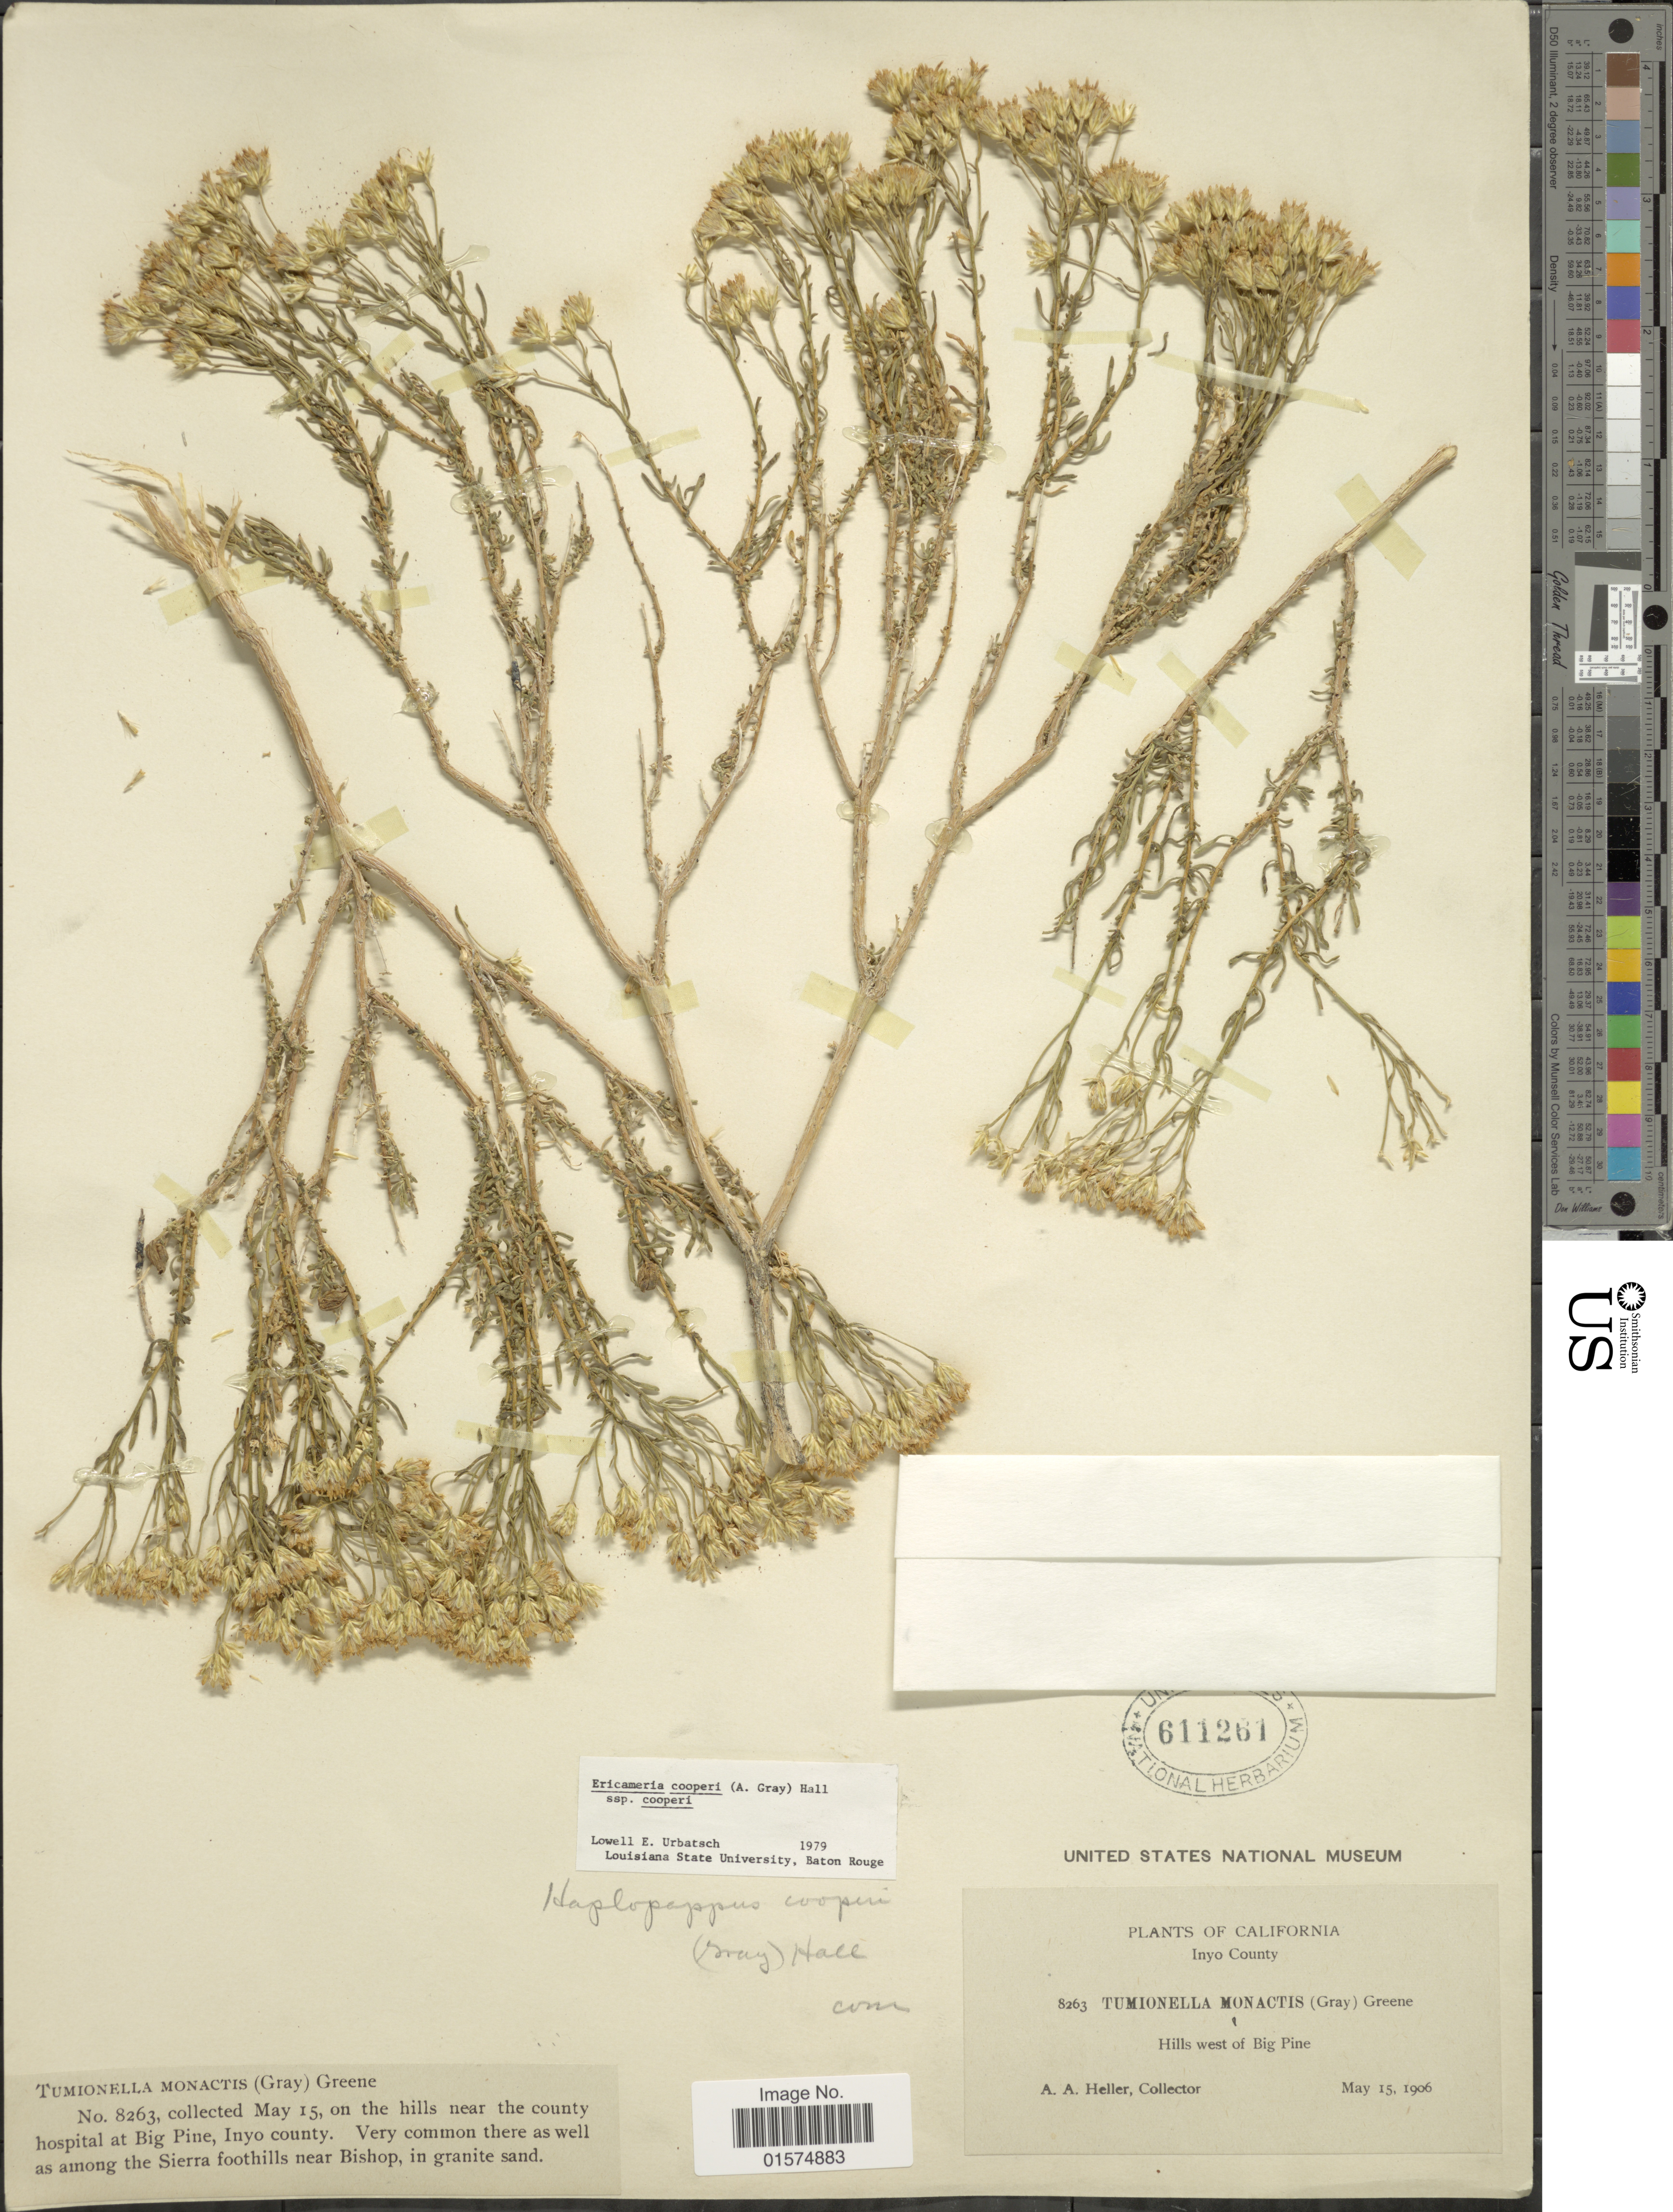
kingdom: Plantae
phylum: Tracheophyta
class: Magnoliopsida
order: Asterales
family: Asteraceae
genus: Ericameria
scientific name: Ericameria cooperi var. cooperi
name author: (A. Gray) Hall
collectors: A. A. Heller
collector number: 8263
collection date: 1906-05-15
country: United States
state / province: California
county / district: Inyo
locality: Inyo County. Hills west of Big Pine, near the county hospital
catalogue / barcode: US 611261